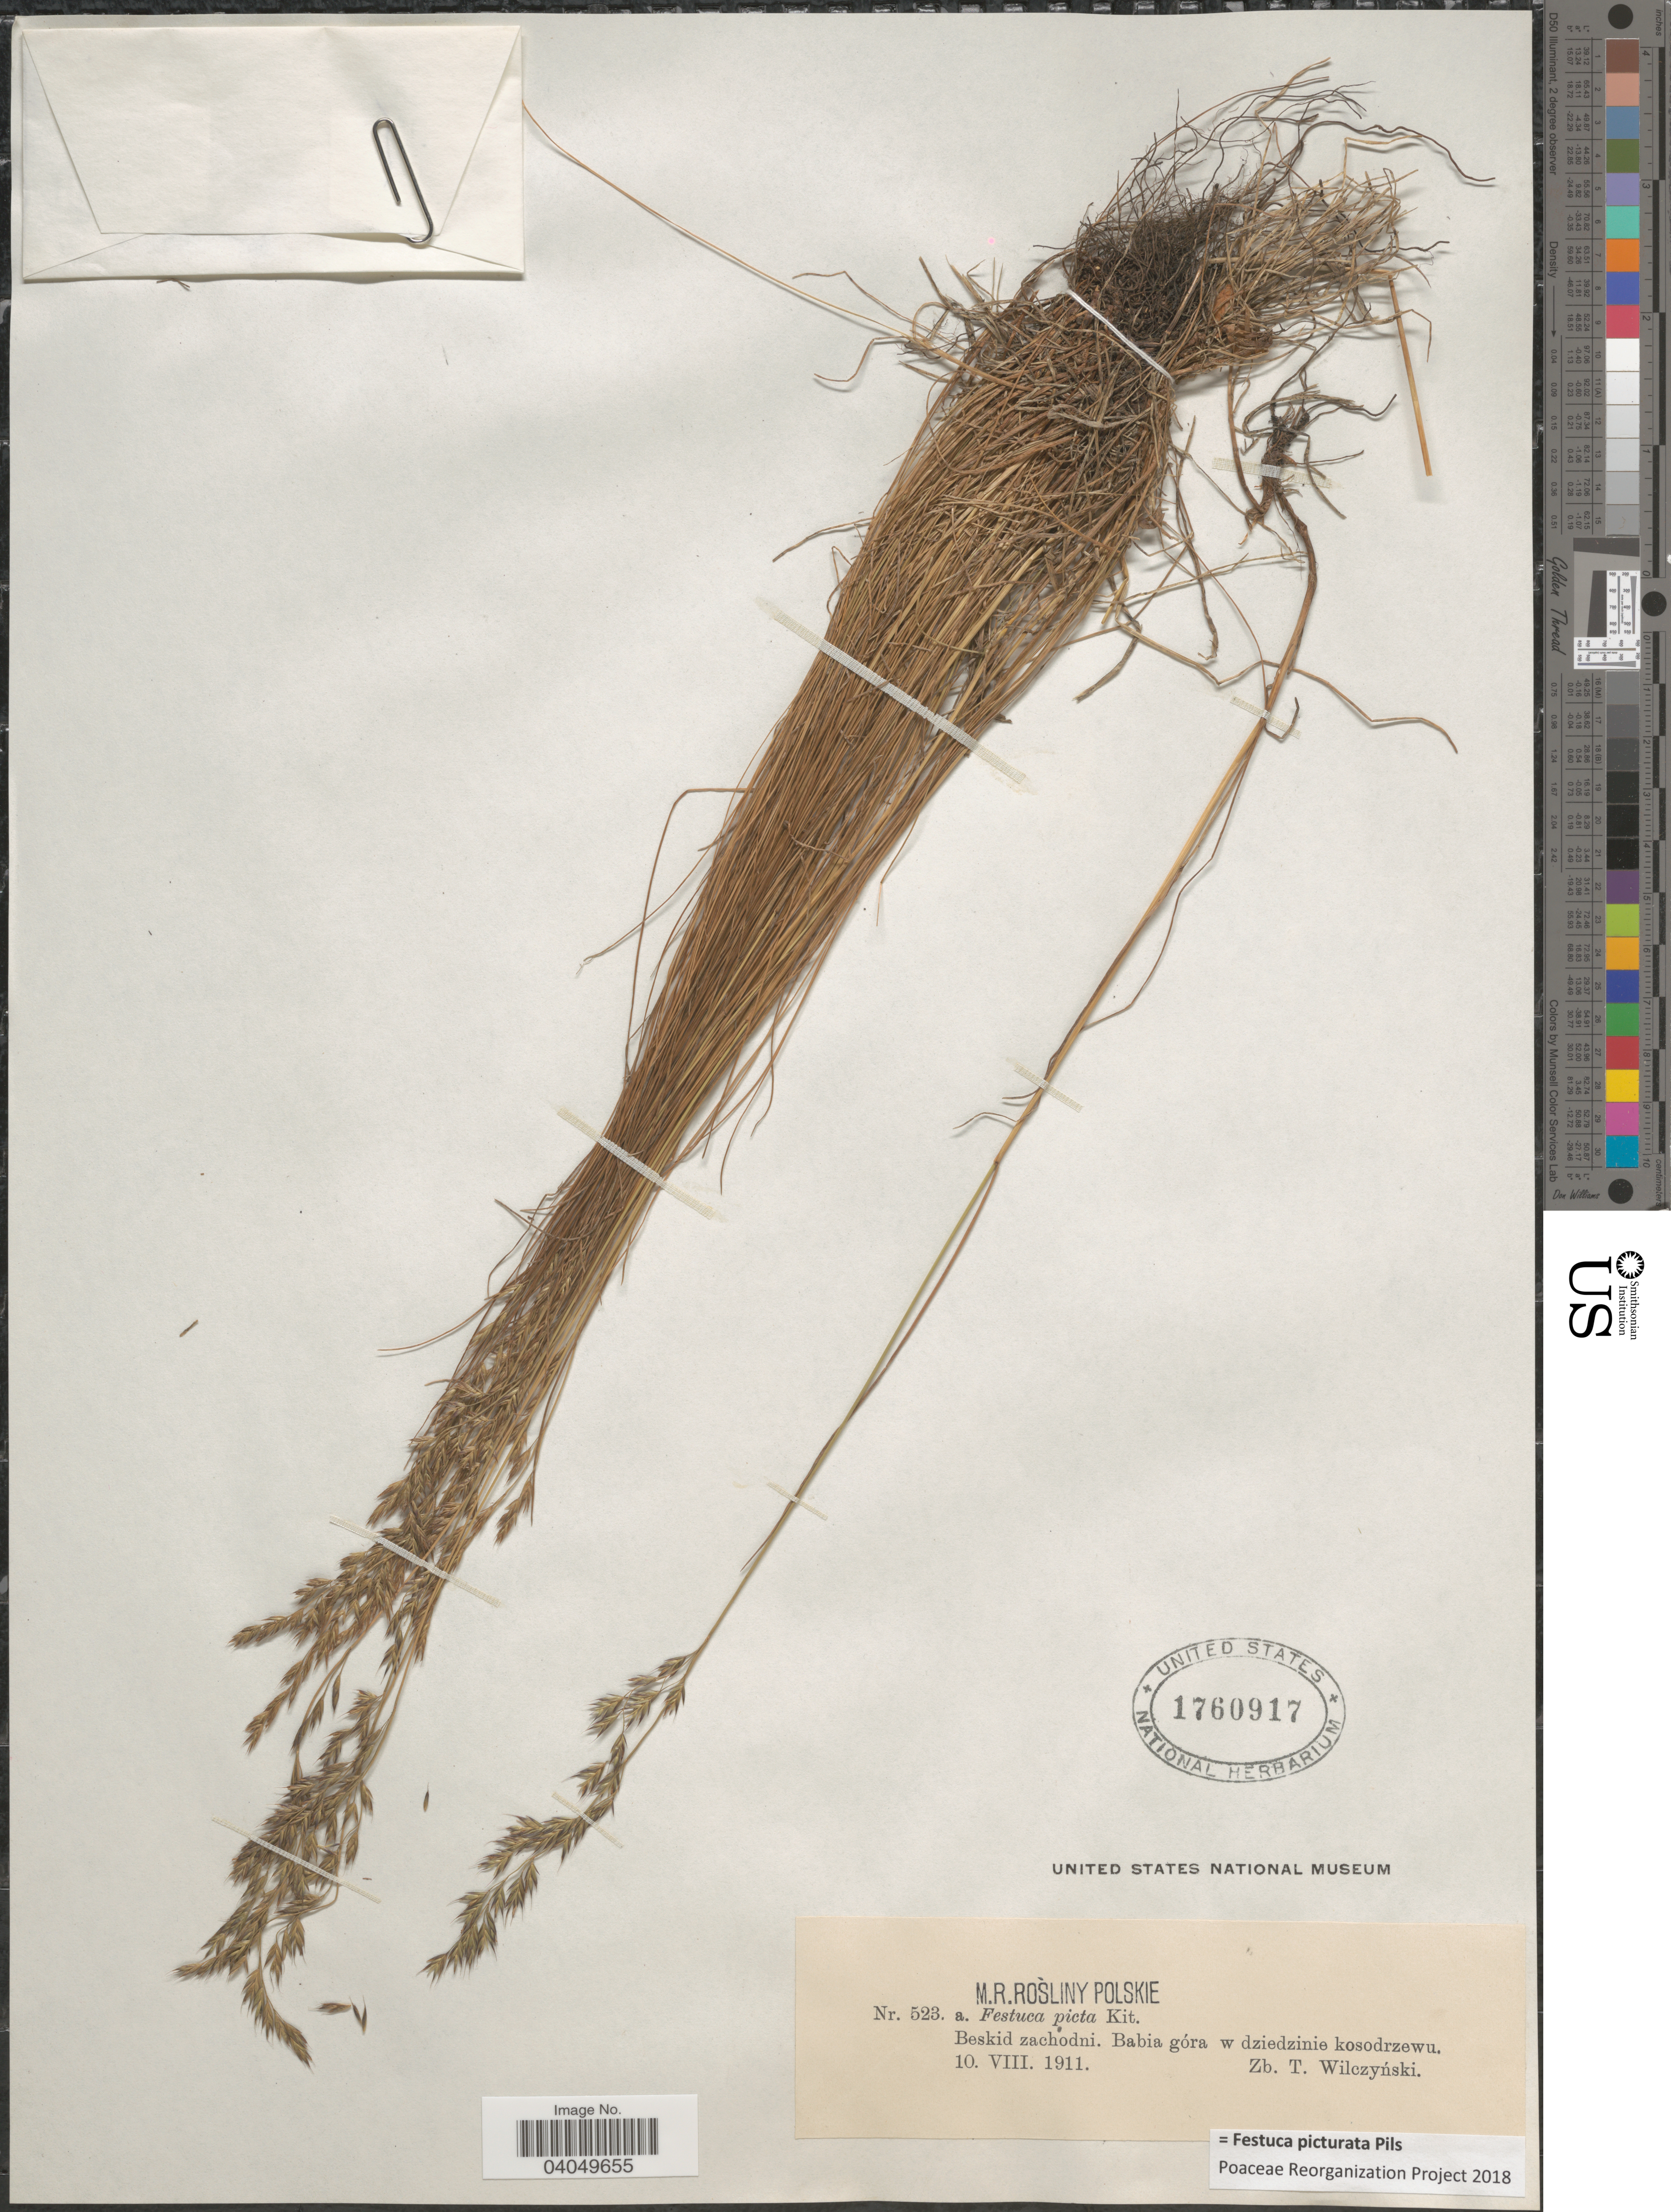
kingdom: Plantae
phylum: Tracheophyta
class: Liliopsida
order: Poales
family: Poaceae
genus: Festuca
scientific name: Festuca picturata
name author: G. Pils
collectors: Z. Wilczynski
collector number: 523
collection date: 1911-08-10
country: Poland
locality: Beskid zachodni. Babia góra w dziedzinie kosodrzewu.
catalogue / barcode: US 1760917